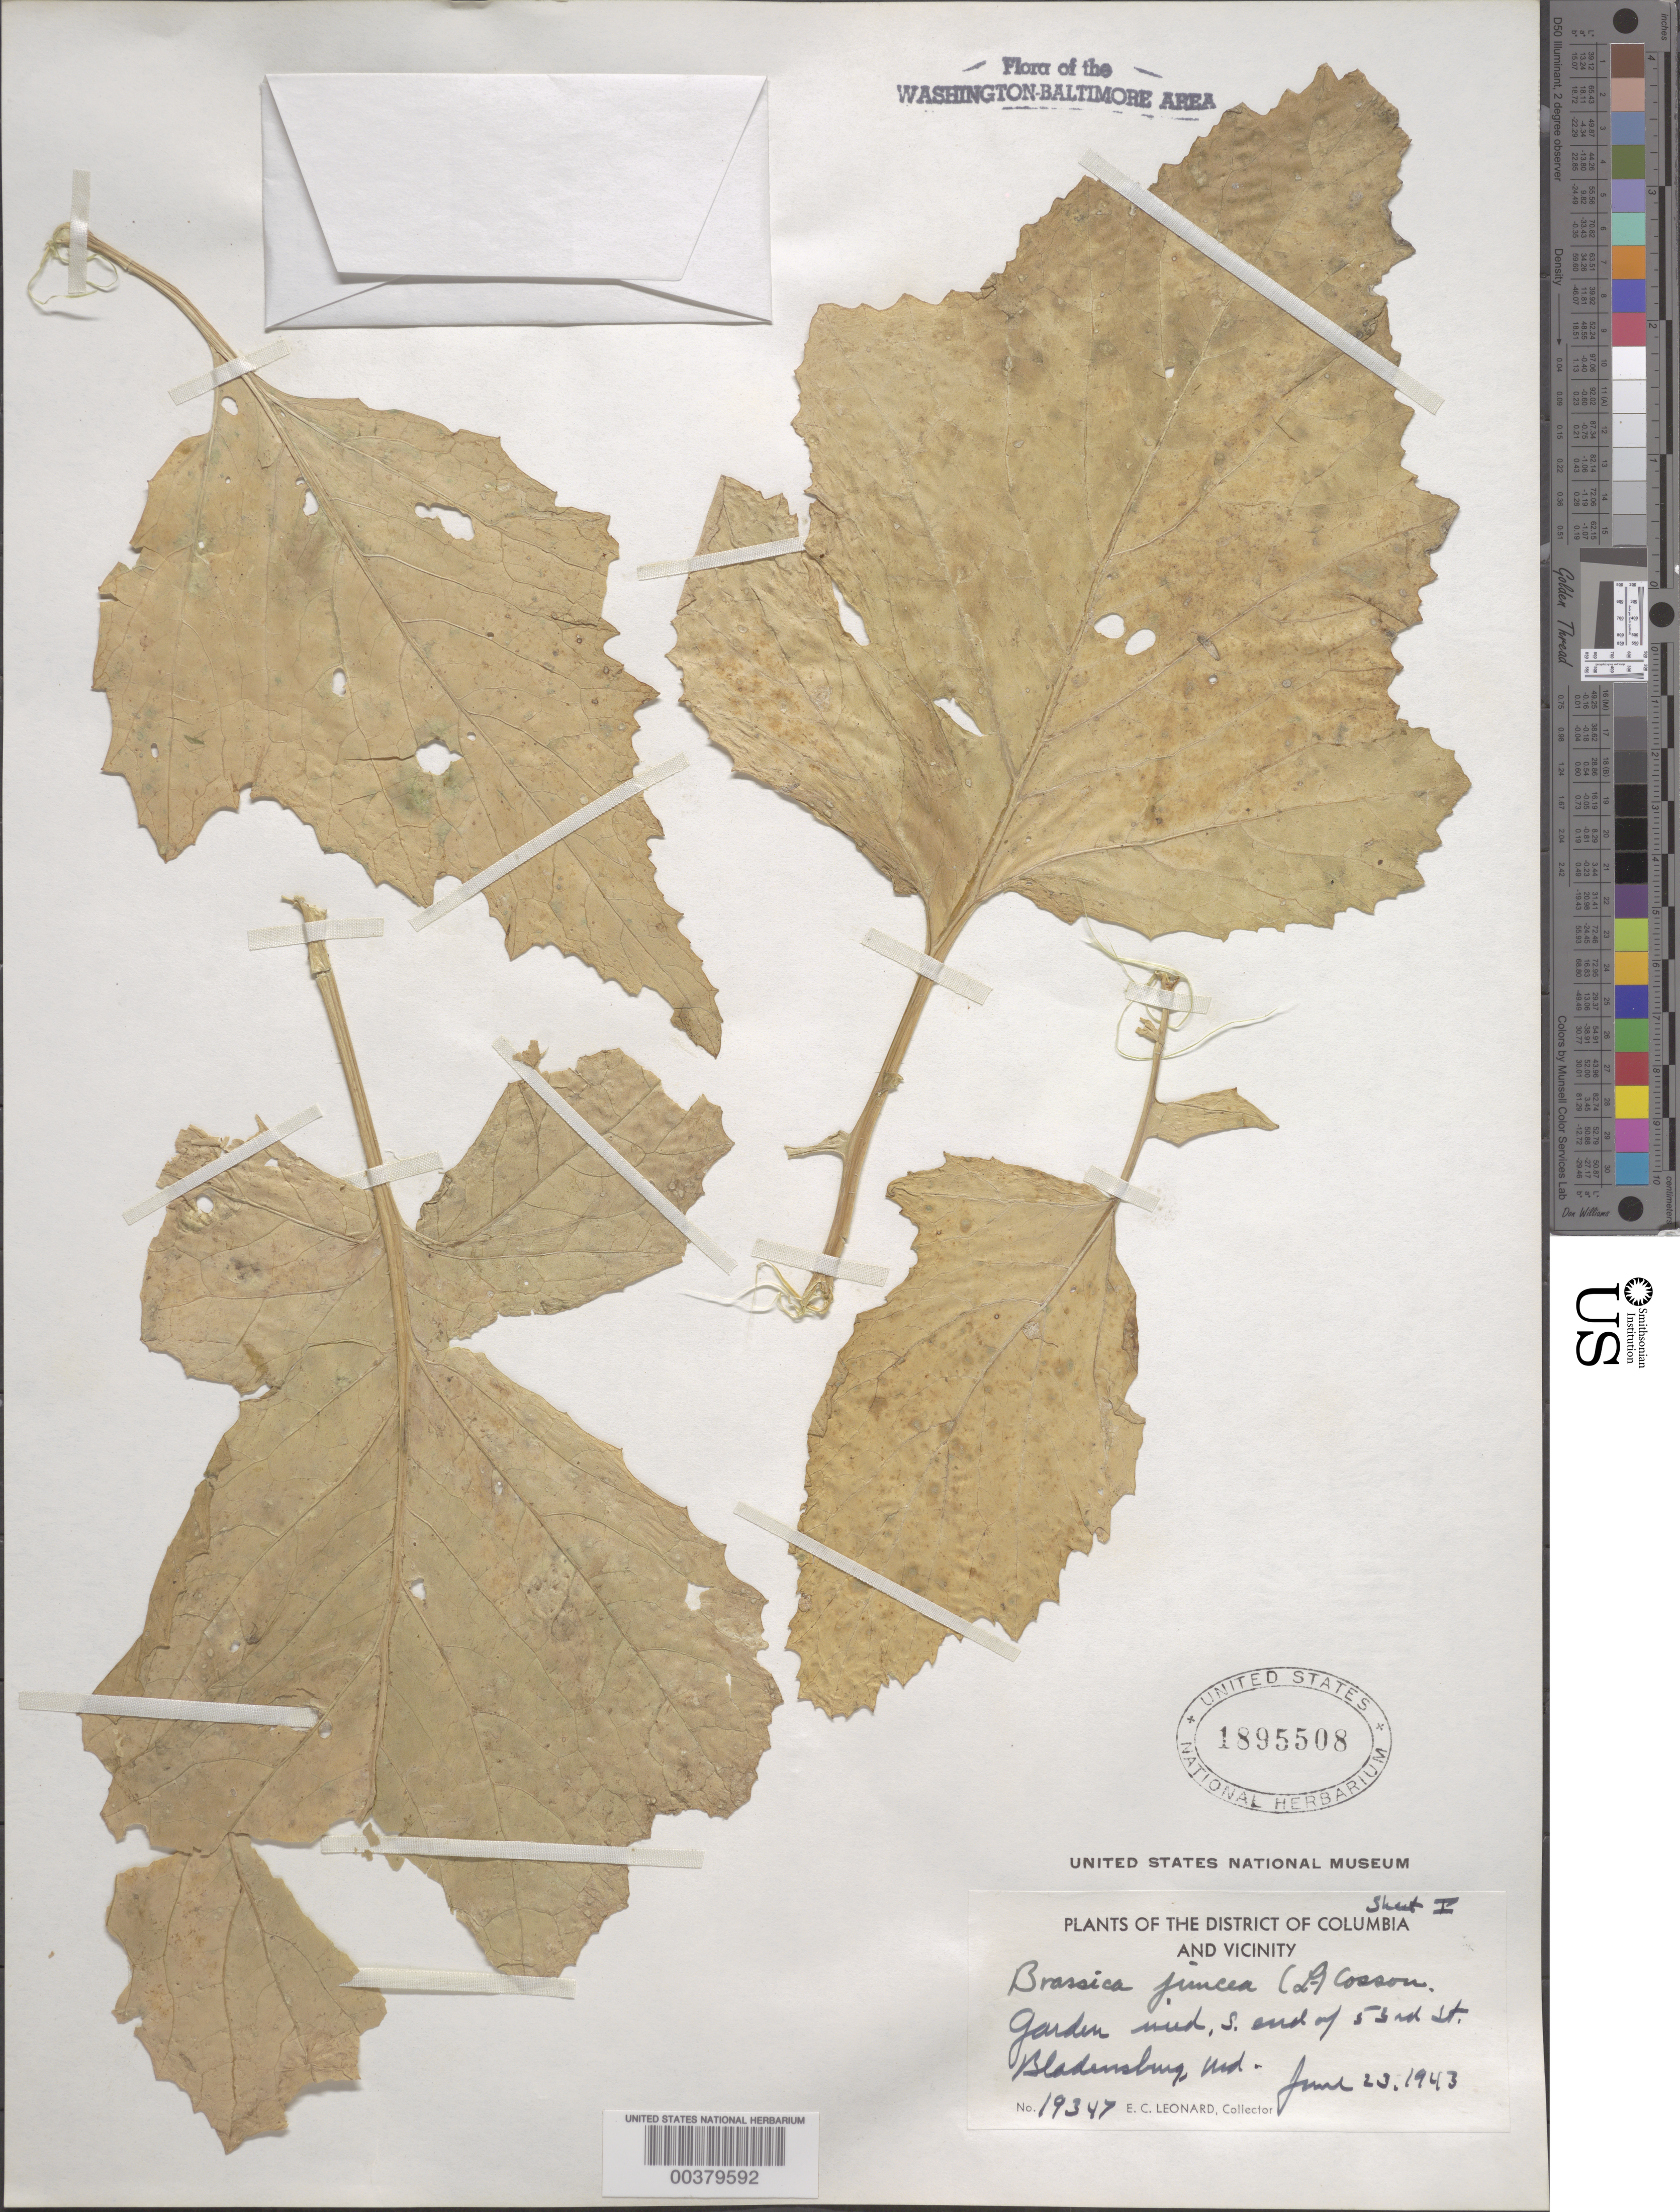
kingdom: Plantae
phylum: Tracheophyta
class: Magnoliopsida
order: Brassicales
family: Brassicaceae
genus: Brassica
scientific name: Brassica juncea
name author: (L.) Czern.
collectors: E. C. Leonard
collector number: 19347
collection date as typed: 23 Jun 1943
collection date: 1943-06-23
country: United States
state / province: Maryland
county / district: Prince George's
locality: Bladensburg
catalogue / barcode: US 1895508